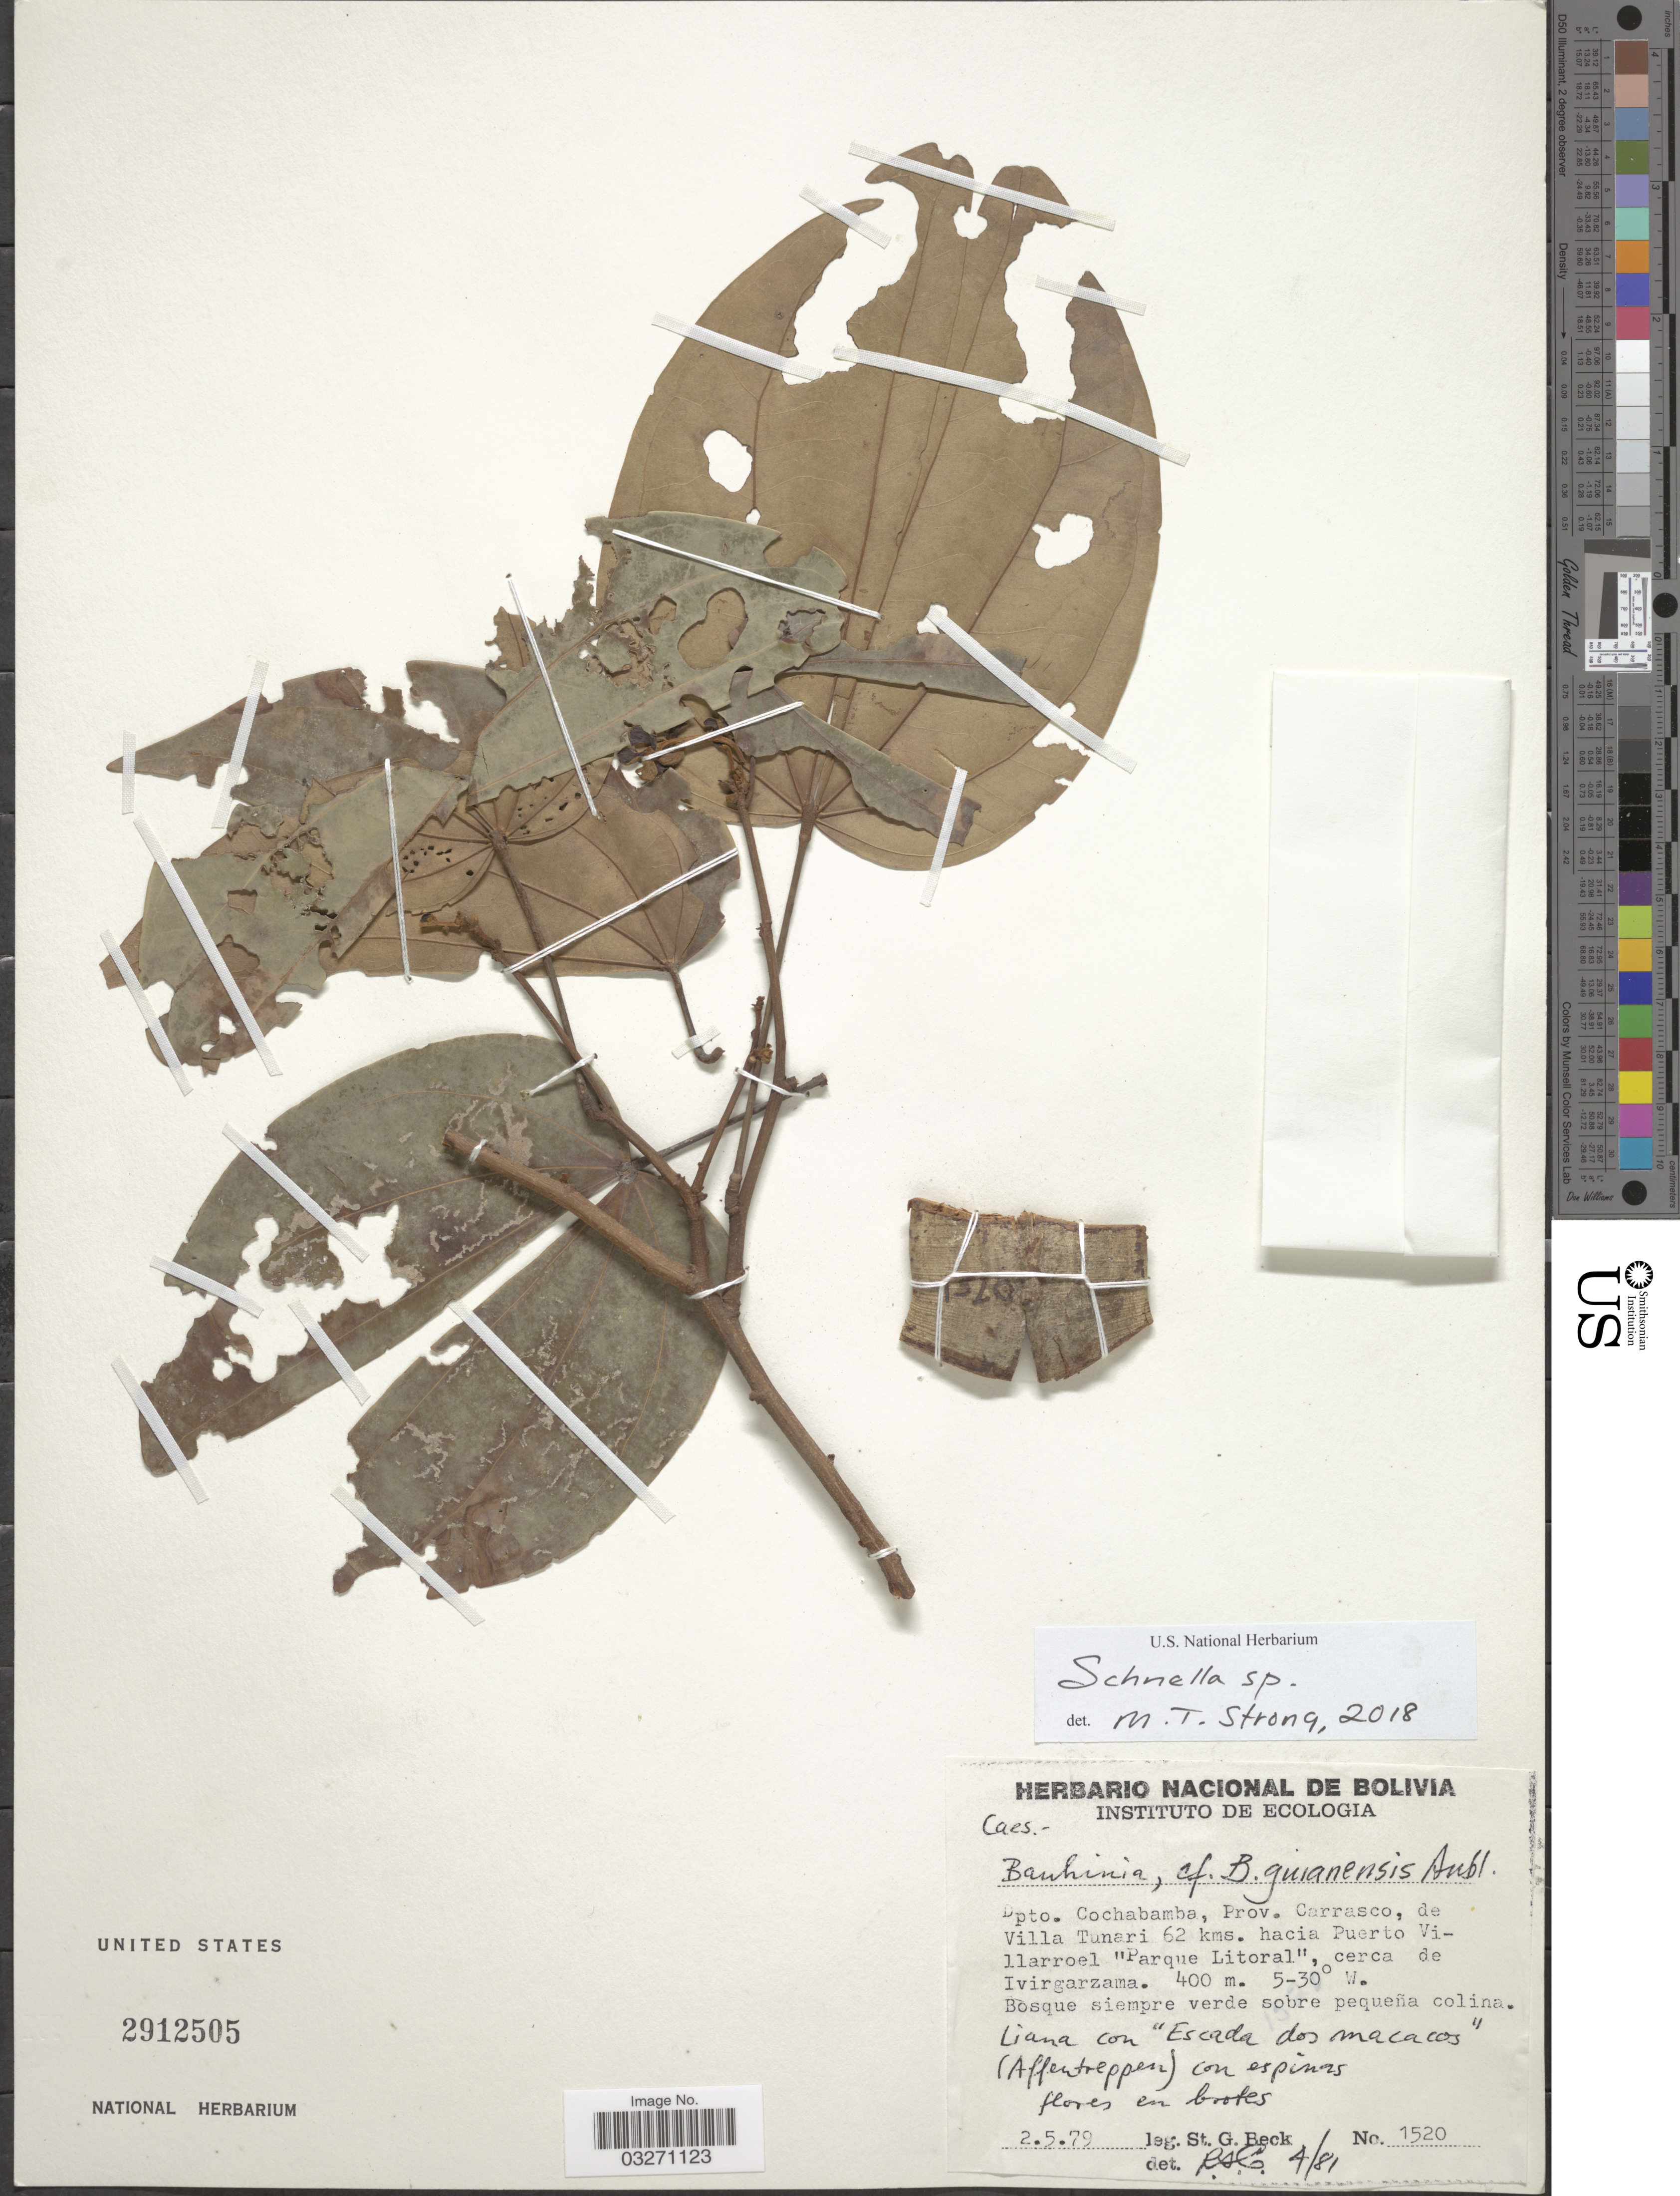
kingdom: Plantae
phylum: Tracheophyta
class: Magnoliopsida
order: Fabales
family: Fabaceae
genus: Schnella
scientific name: Schnella sp.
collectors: S. G. Beck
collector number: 1520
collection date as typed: Transcribed d/m/y: 2/5/79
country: Bolivia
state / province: Cochabamba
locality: Dpto. Cochabamba, Prov. Carrasco, de Villa Tunari 62 kms. hacia Puerto Villarroel "Parque Litoral", cerca de Ivirgarzama.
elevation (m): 400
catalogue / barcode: US 2912505